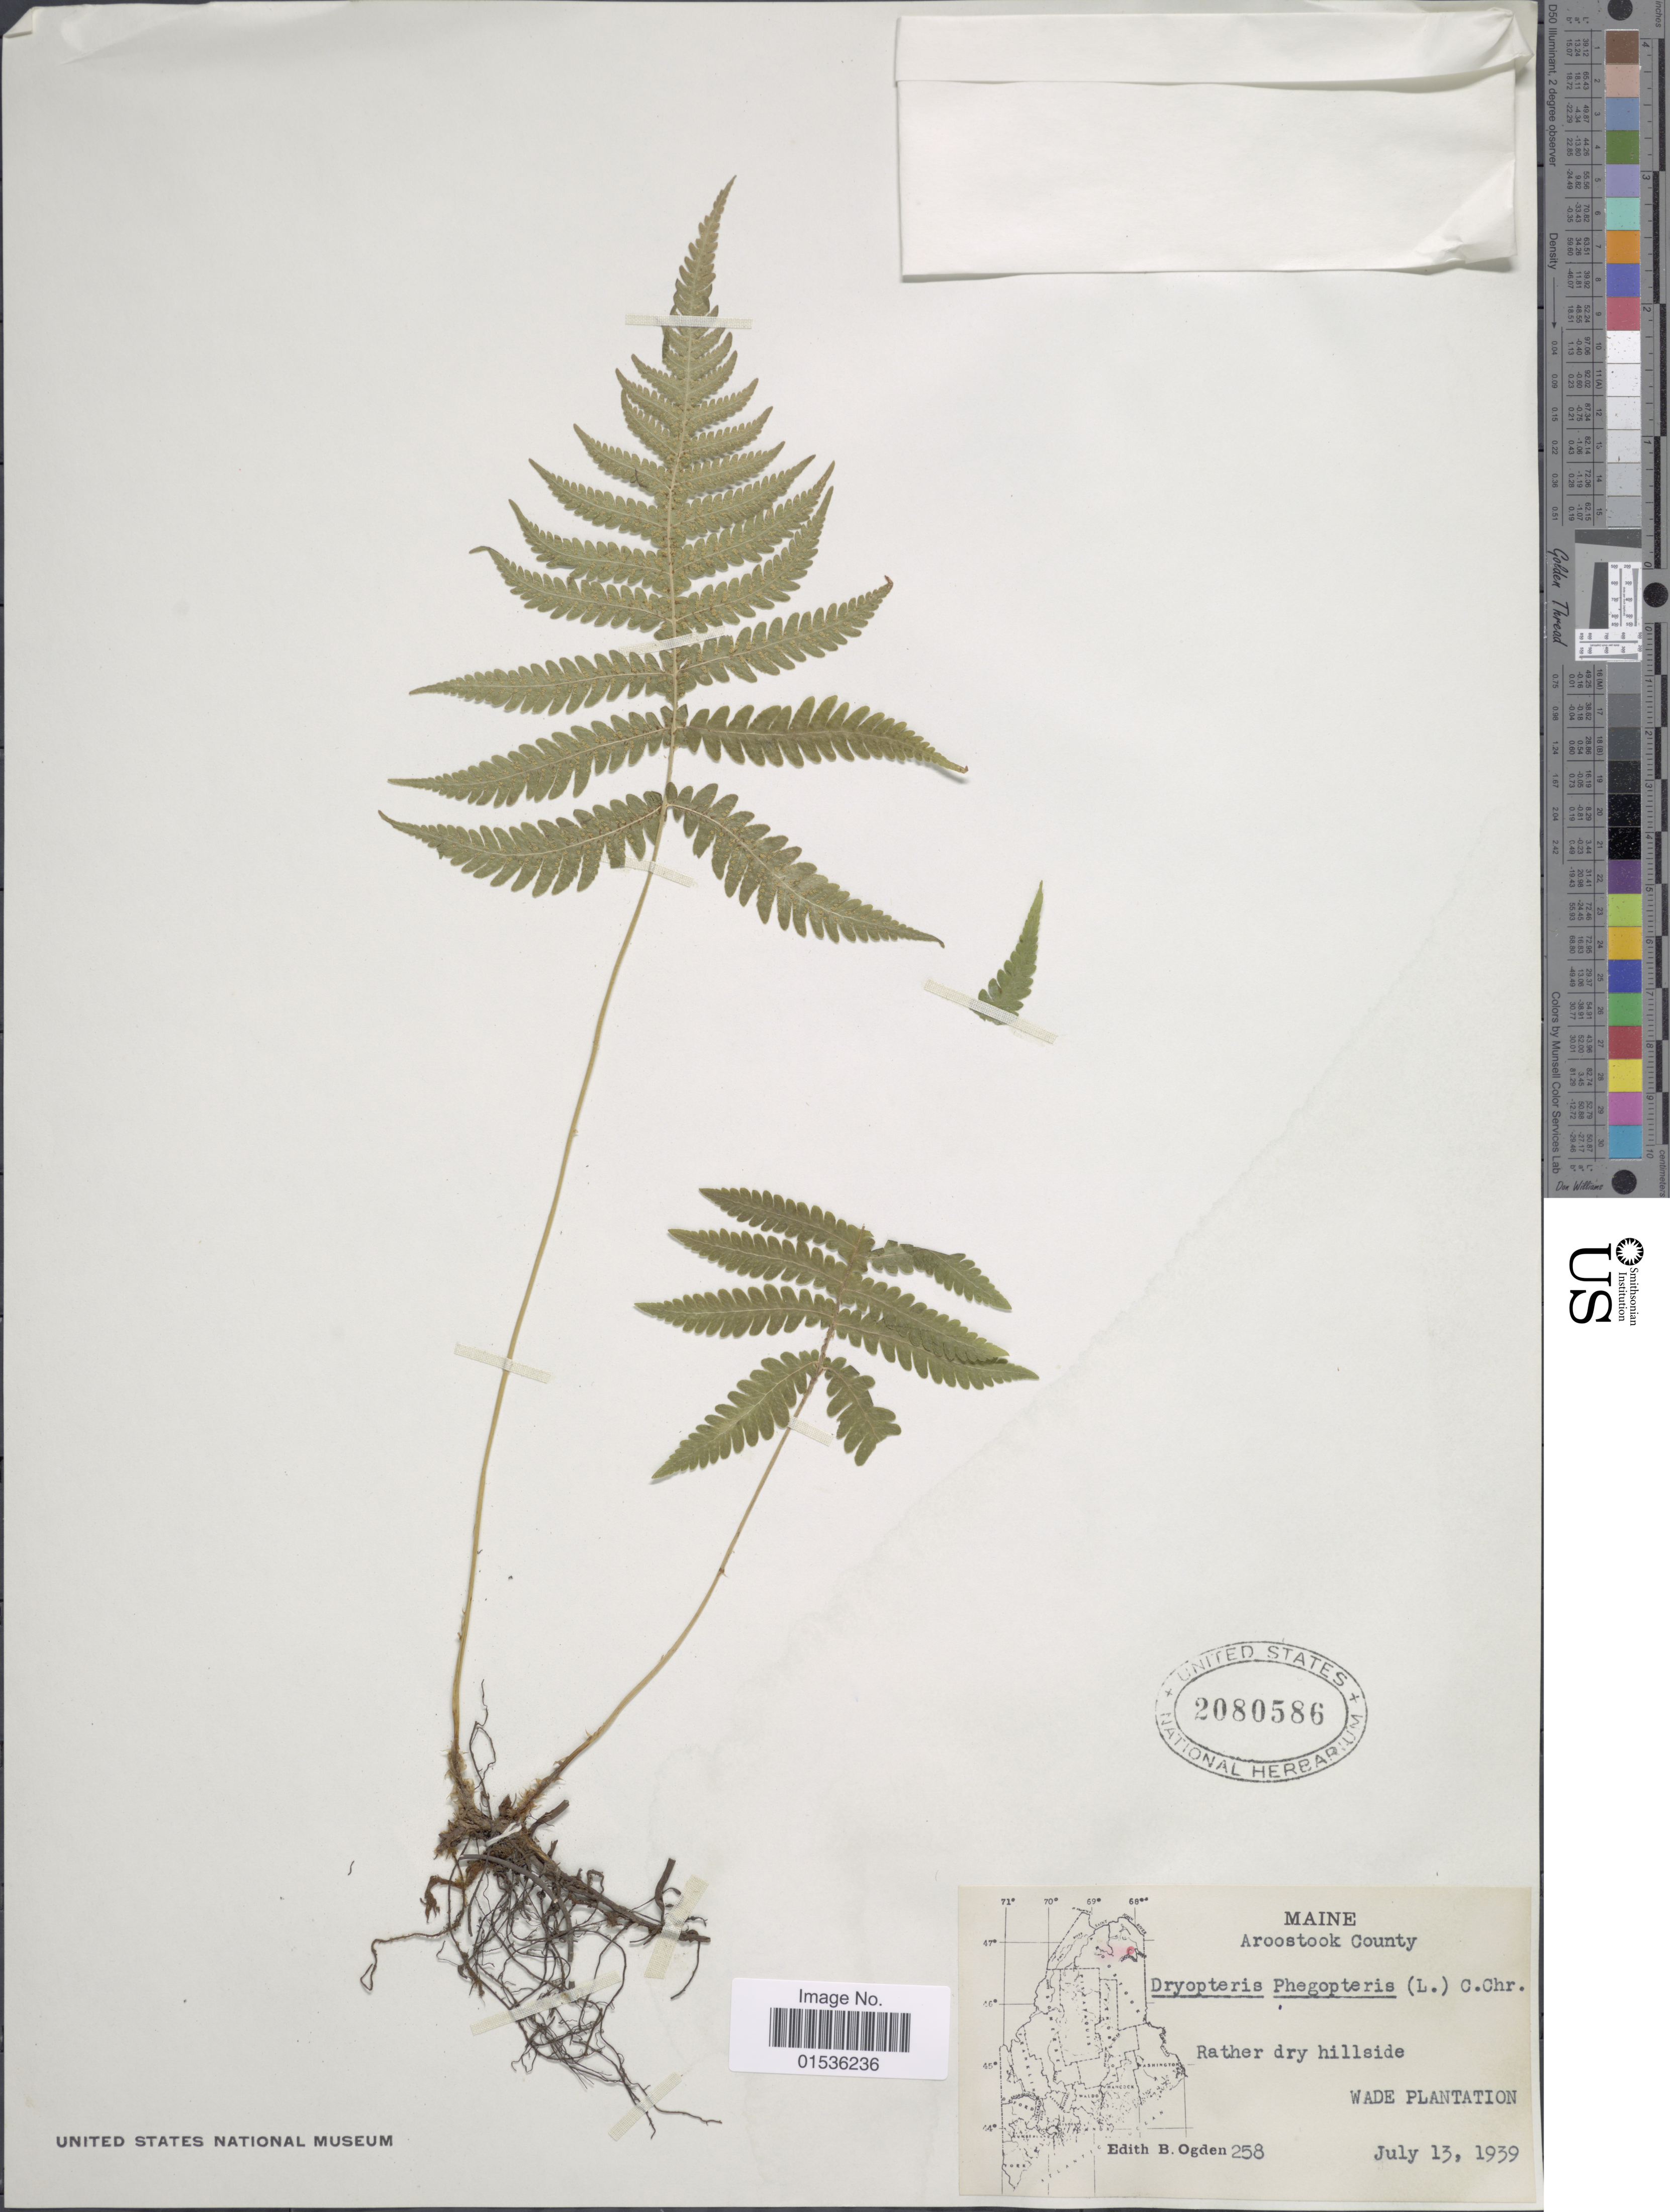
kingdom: Plantae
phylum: Tracheophyta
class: Polypodiopsida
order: Polypodiales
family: Thelypteridaceae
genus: Phegopteris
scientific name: Phegopteris connectilis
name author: (Michx.) Watt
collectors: E. Ogden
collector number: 258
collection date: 1939-07-13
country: United States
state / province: Maine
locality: Maine, Aroostook County, Wade Plantation.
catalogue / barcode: US 2080586